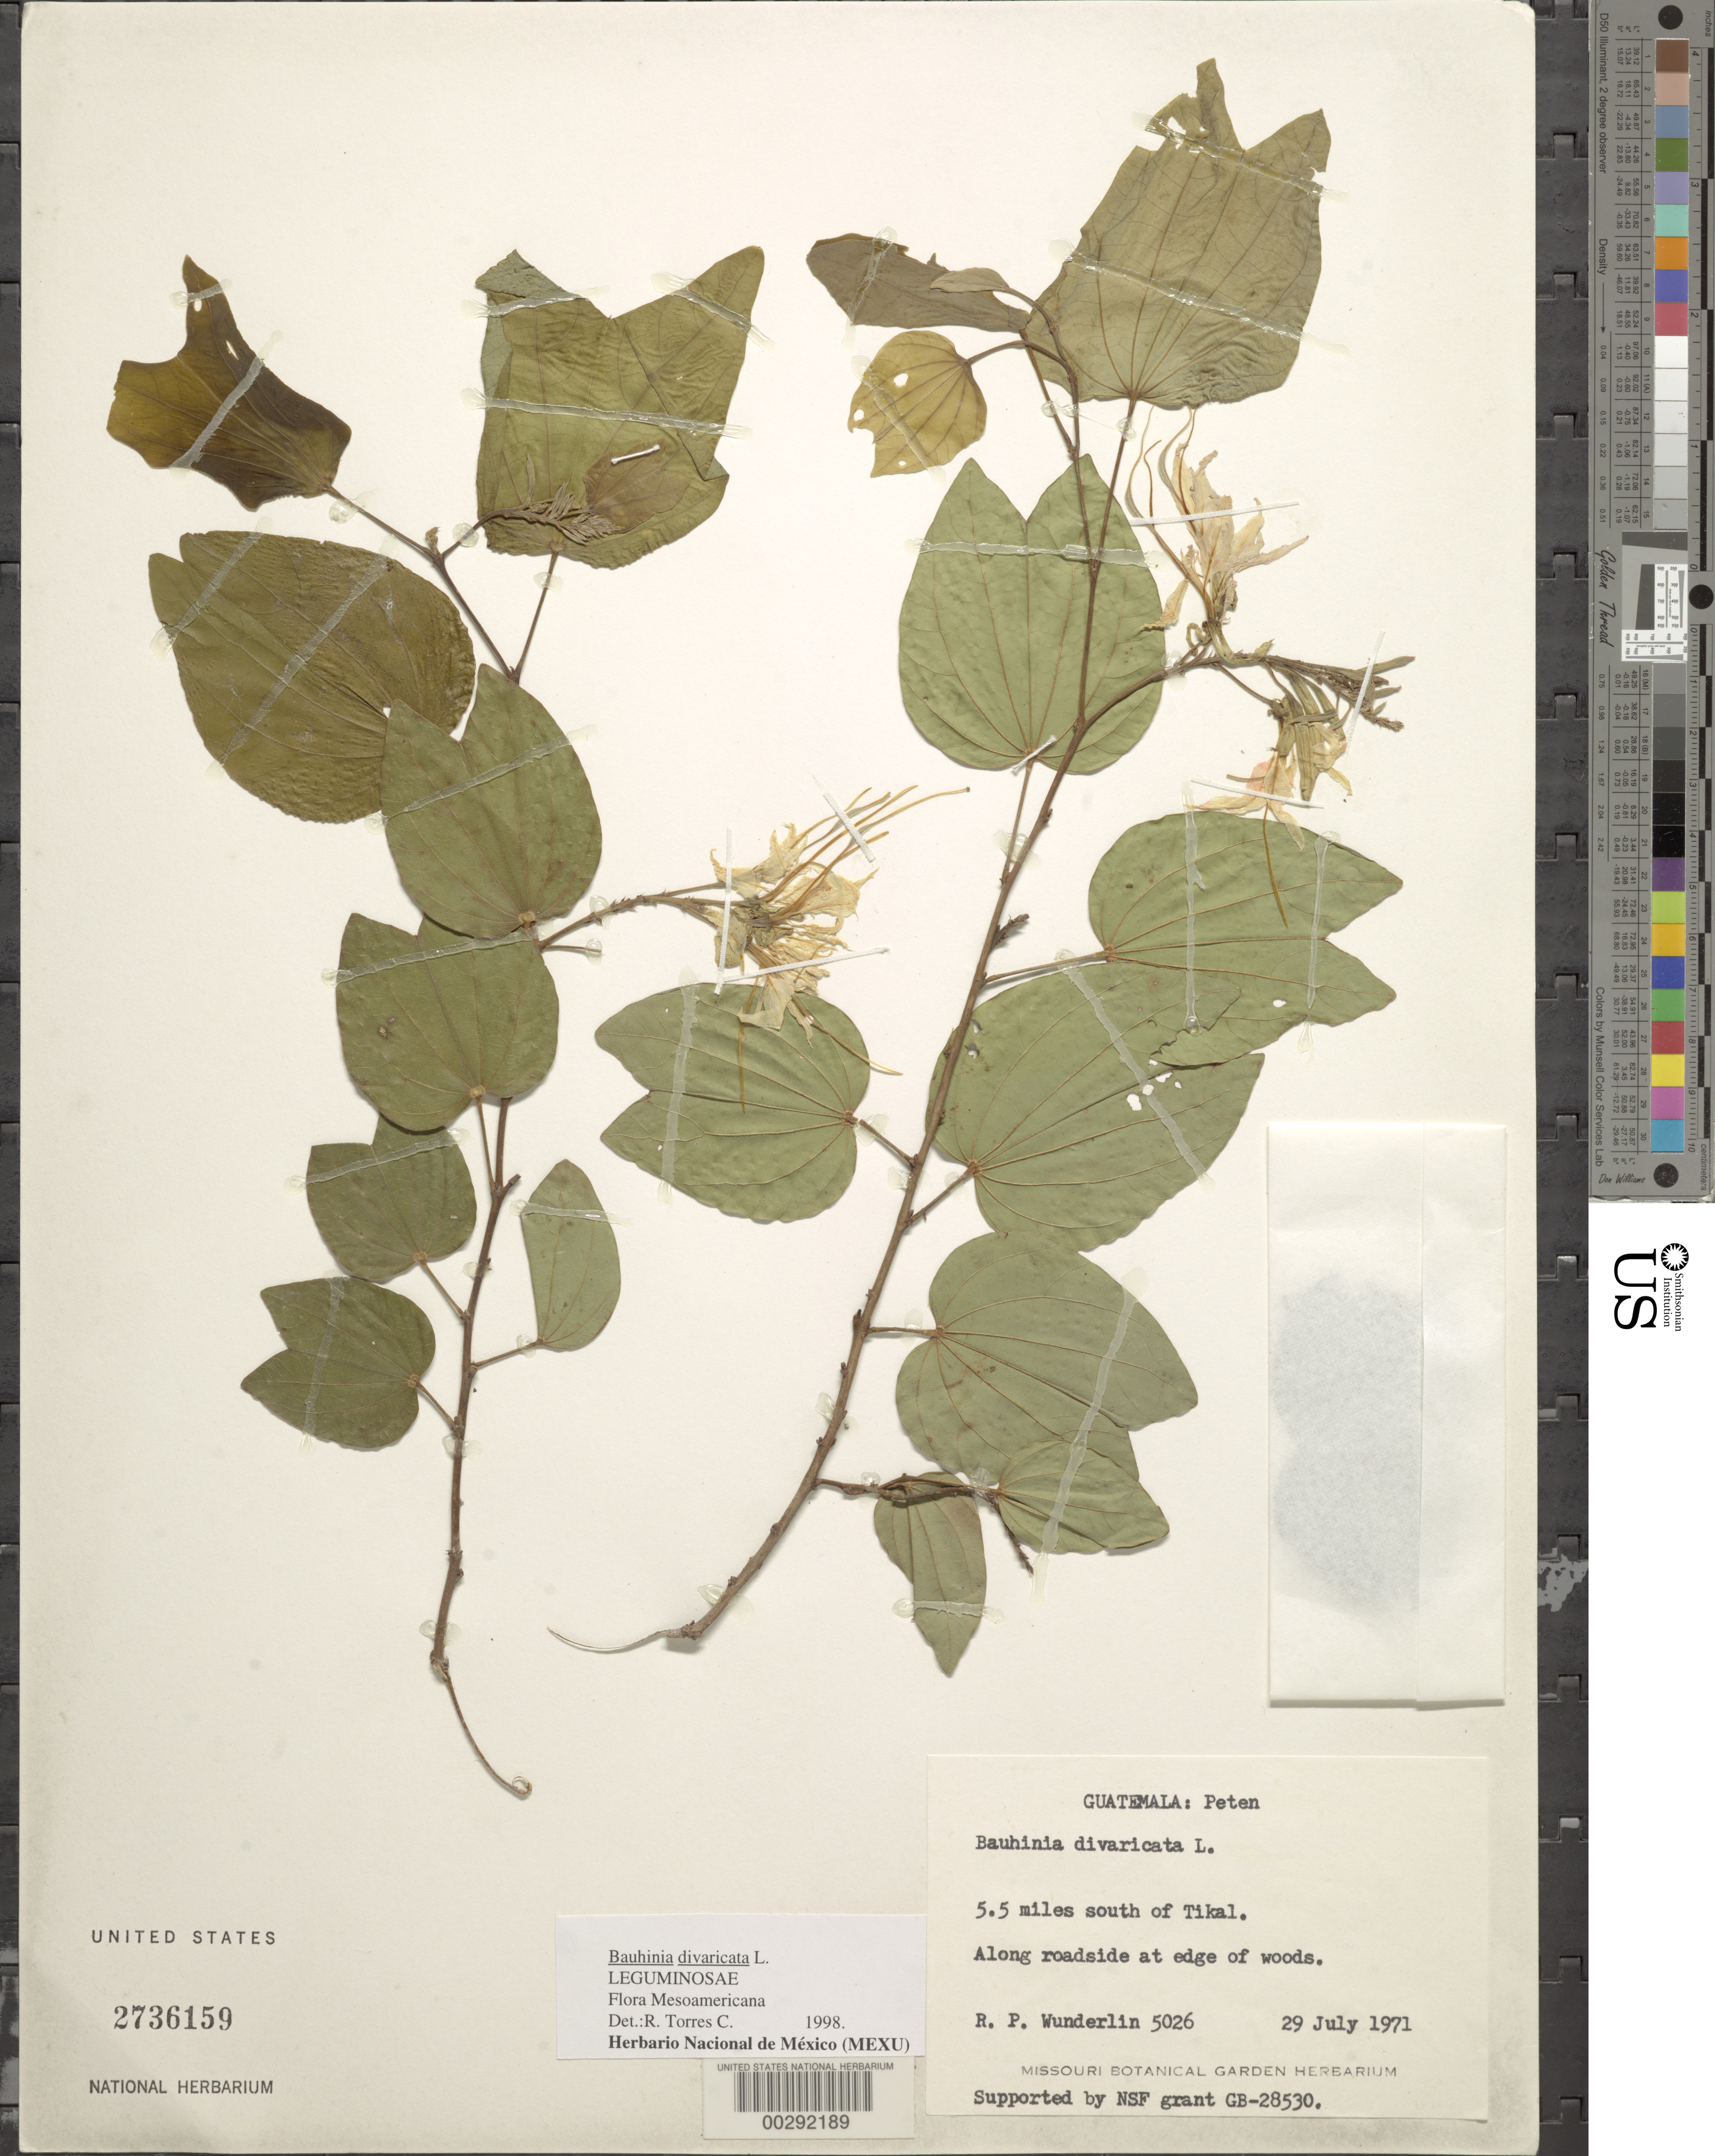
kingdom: Plantae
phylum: Tracheophyta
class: Magnoliopsida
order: Fabales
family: Fabaceae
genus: Bauhinia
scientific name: Bauhinia divaricata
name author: L.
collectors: R. P. Wunderlin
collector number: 5026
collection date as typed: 29 Jul 1971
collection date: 1971-07-29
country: Guatemala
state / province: El Petén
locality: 5.5 mi S of Tikal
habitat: Along roadside at edge of woods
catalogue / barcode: US 2736159